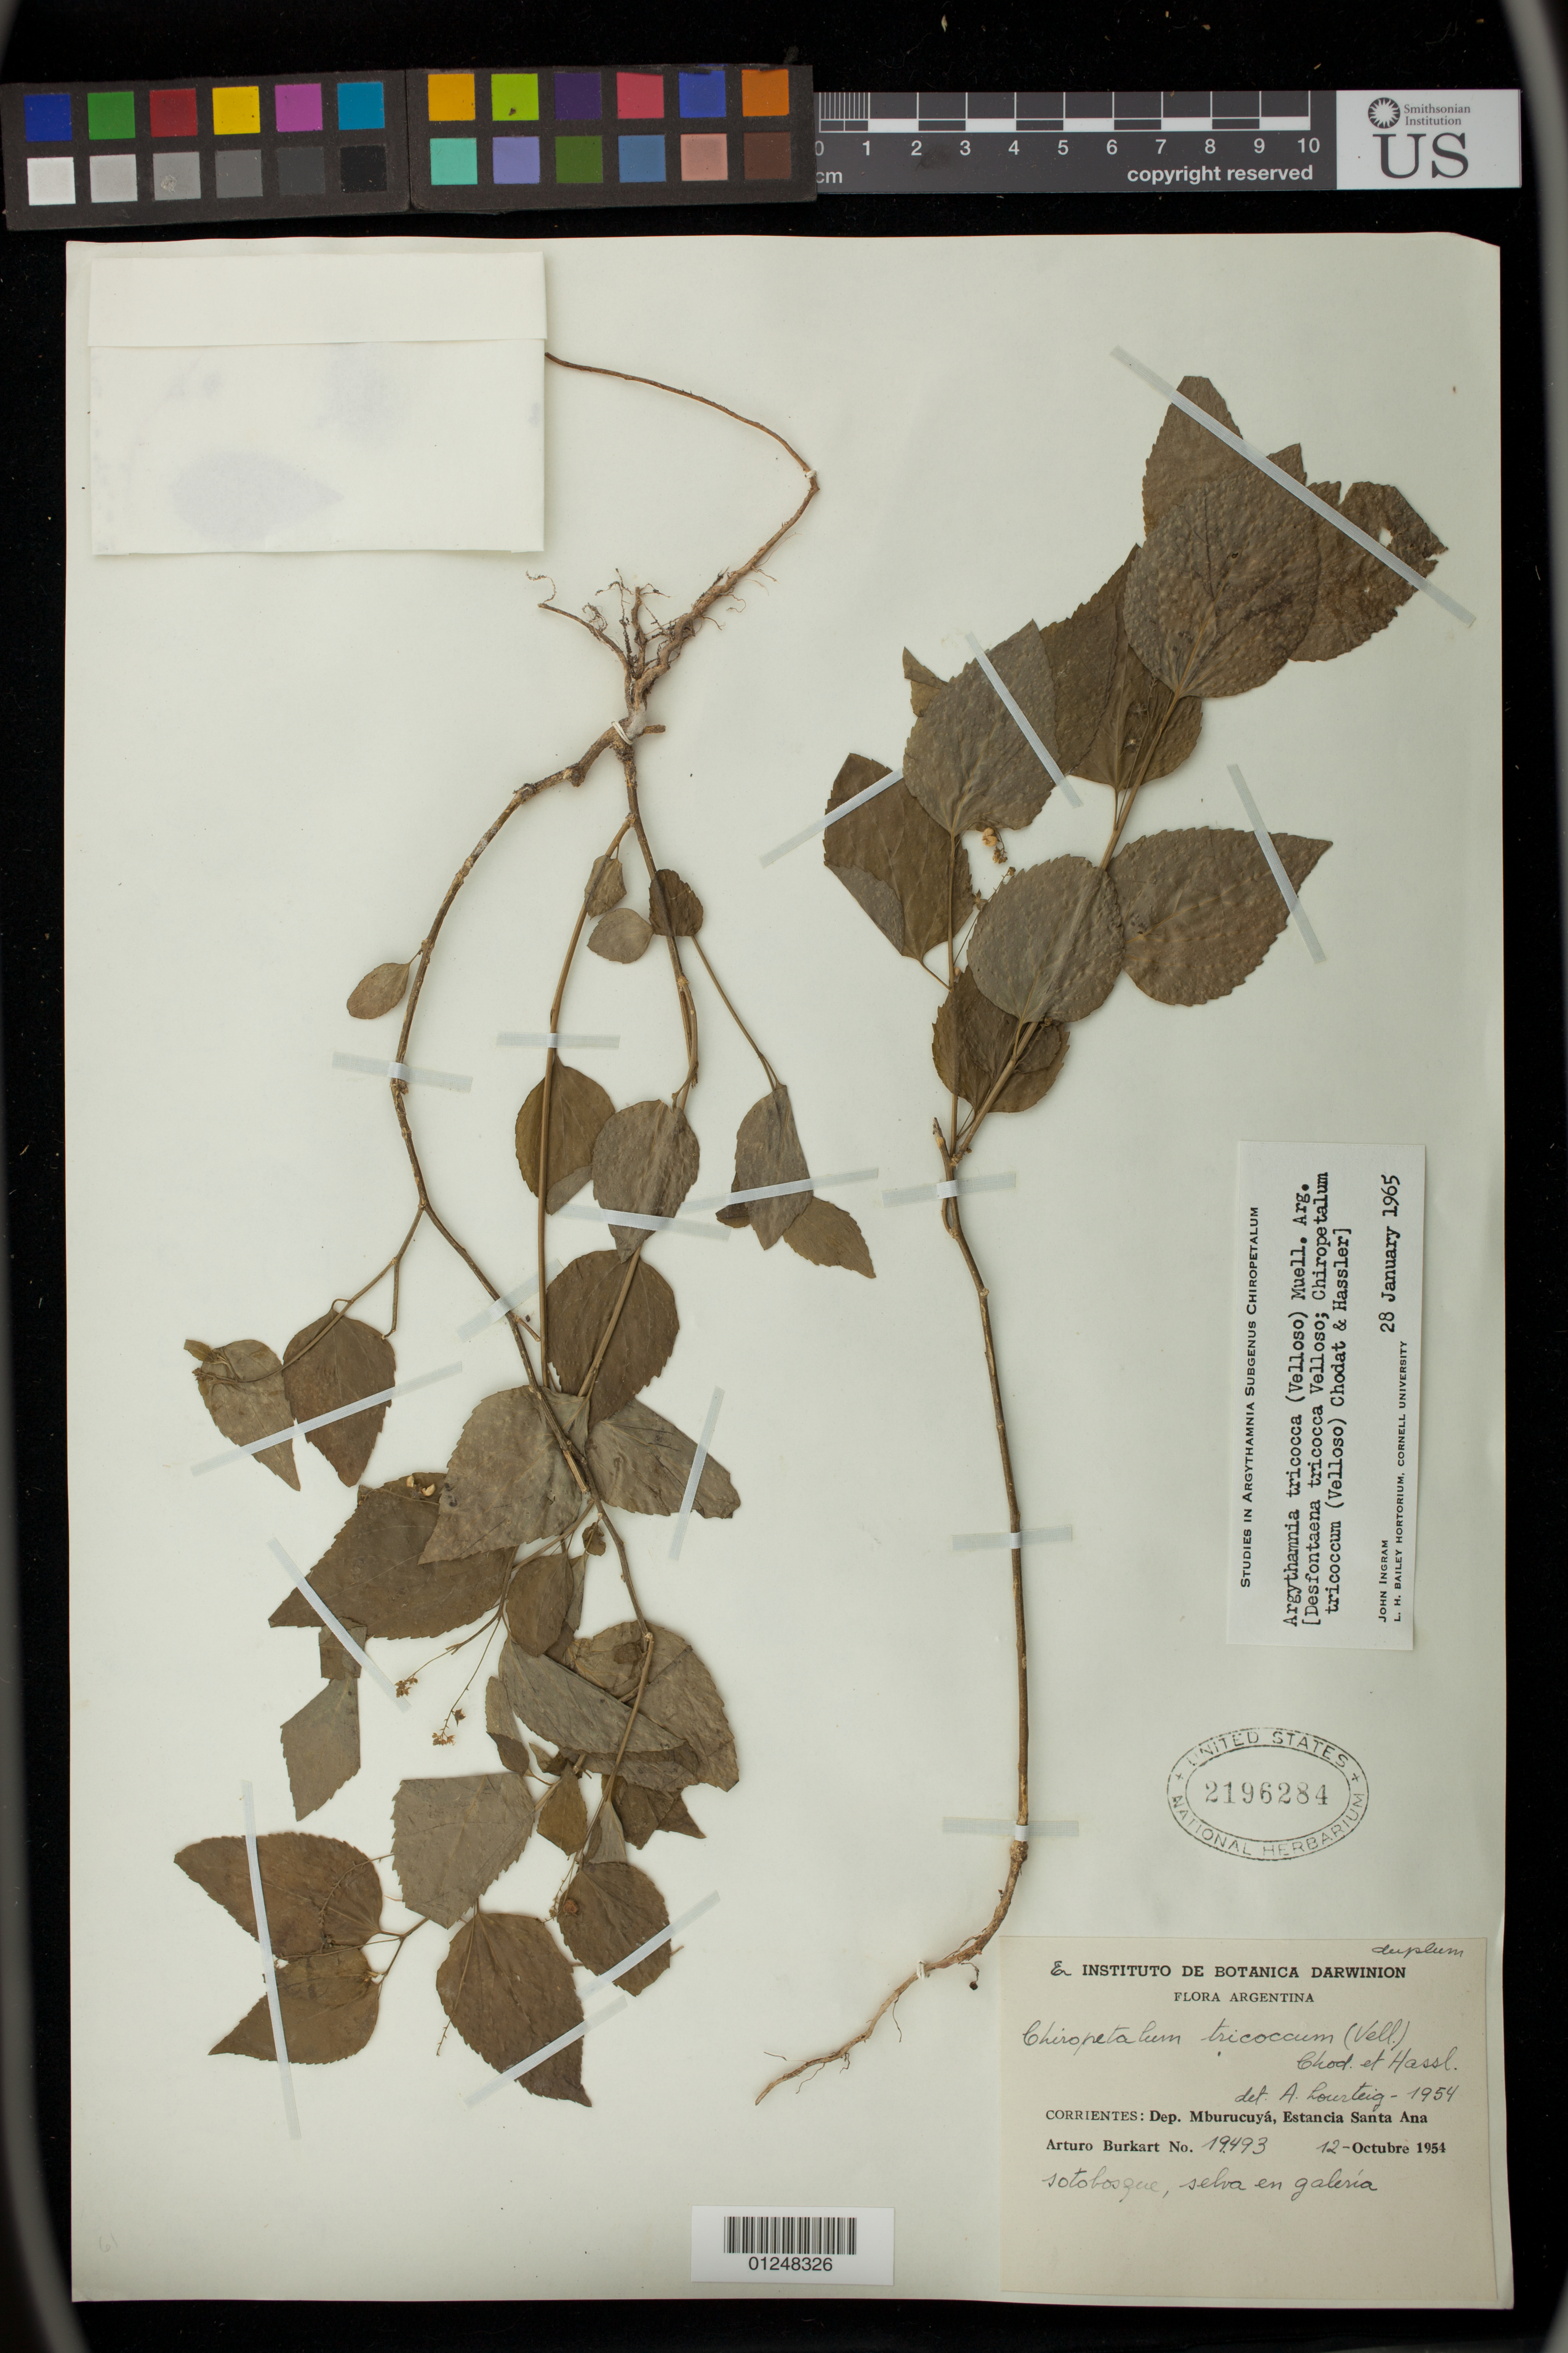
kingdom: Plantae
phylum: Tracheophyta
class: Magnoliopsida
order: Malpighiales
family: Euphorbiaceae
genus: Argythamnia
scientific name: Argythamnia tricocca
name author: (Vell.) Müll. Arg.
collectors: A. E. Burkart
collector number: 19493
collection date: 1954-10-12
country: Argentina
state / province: Corrientes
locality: Dep. Mburucuya, Estancia Santa Ana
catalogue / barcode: US 2196284